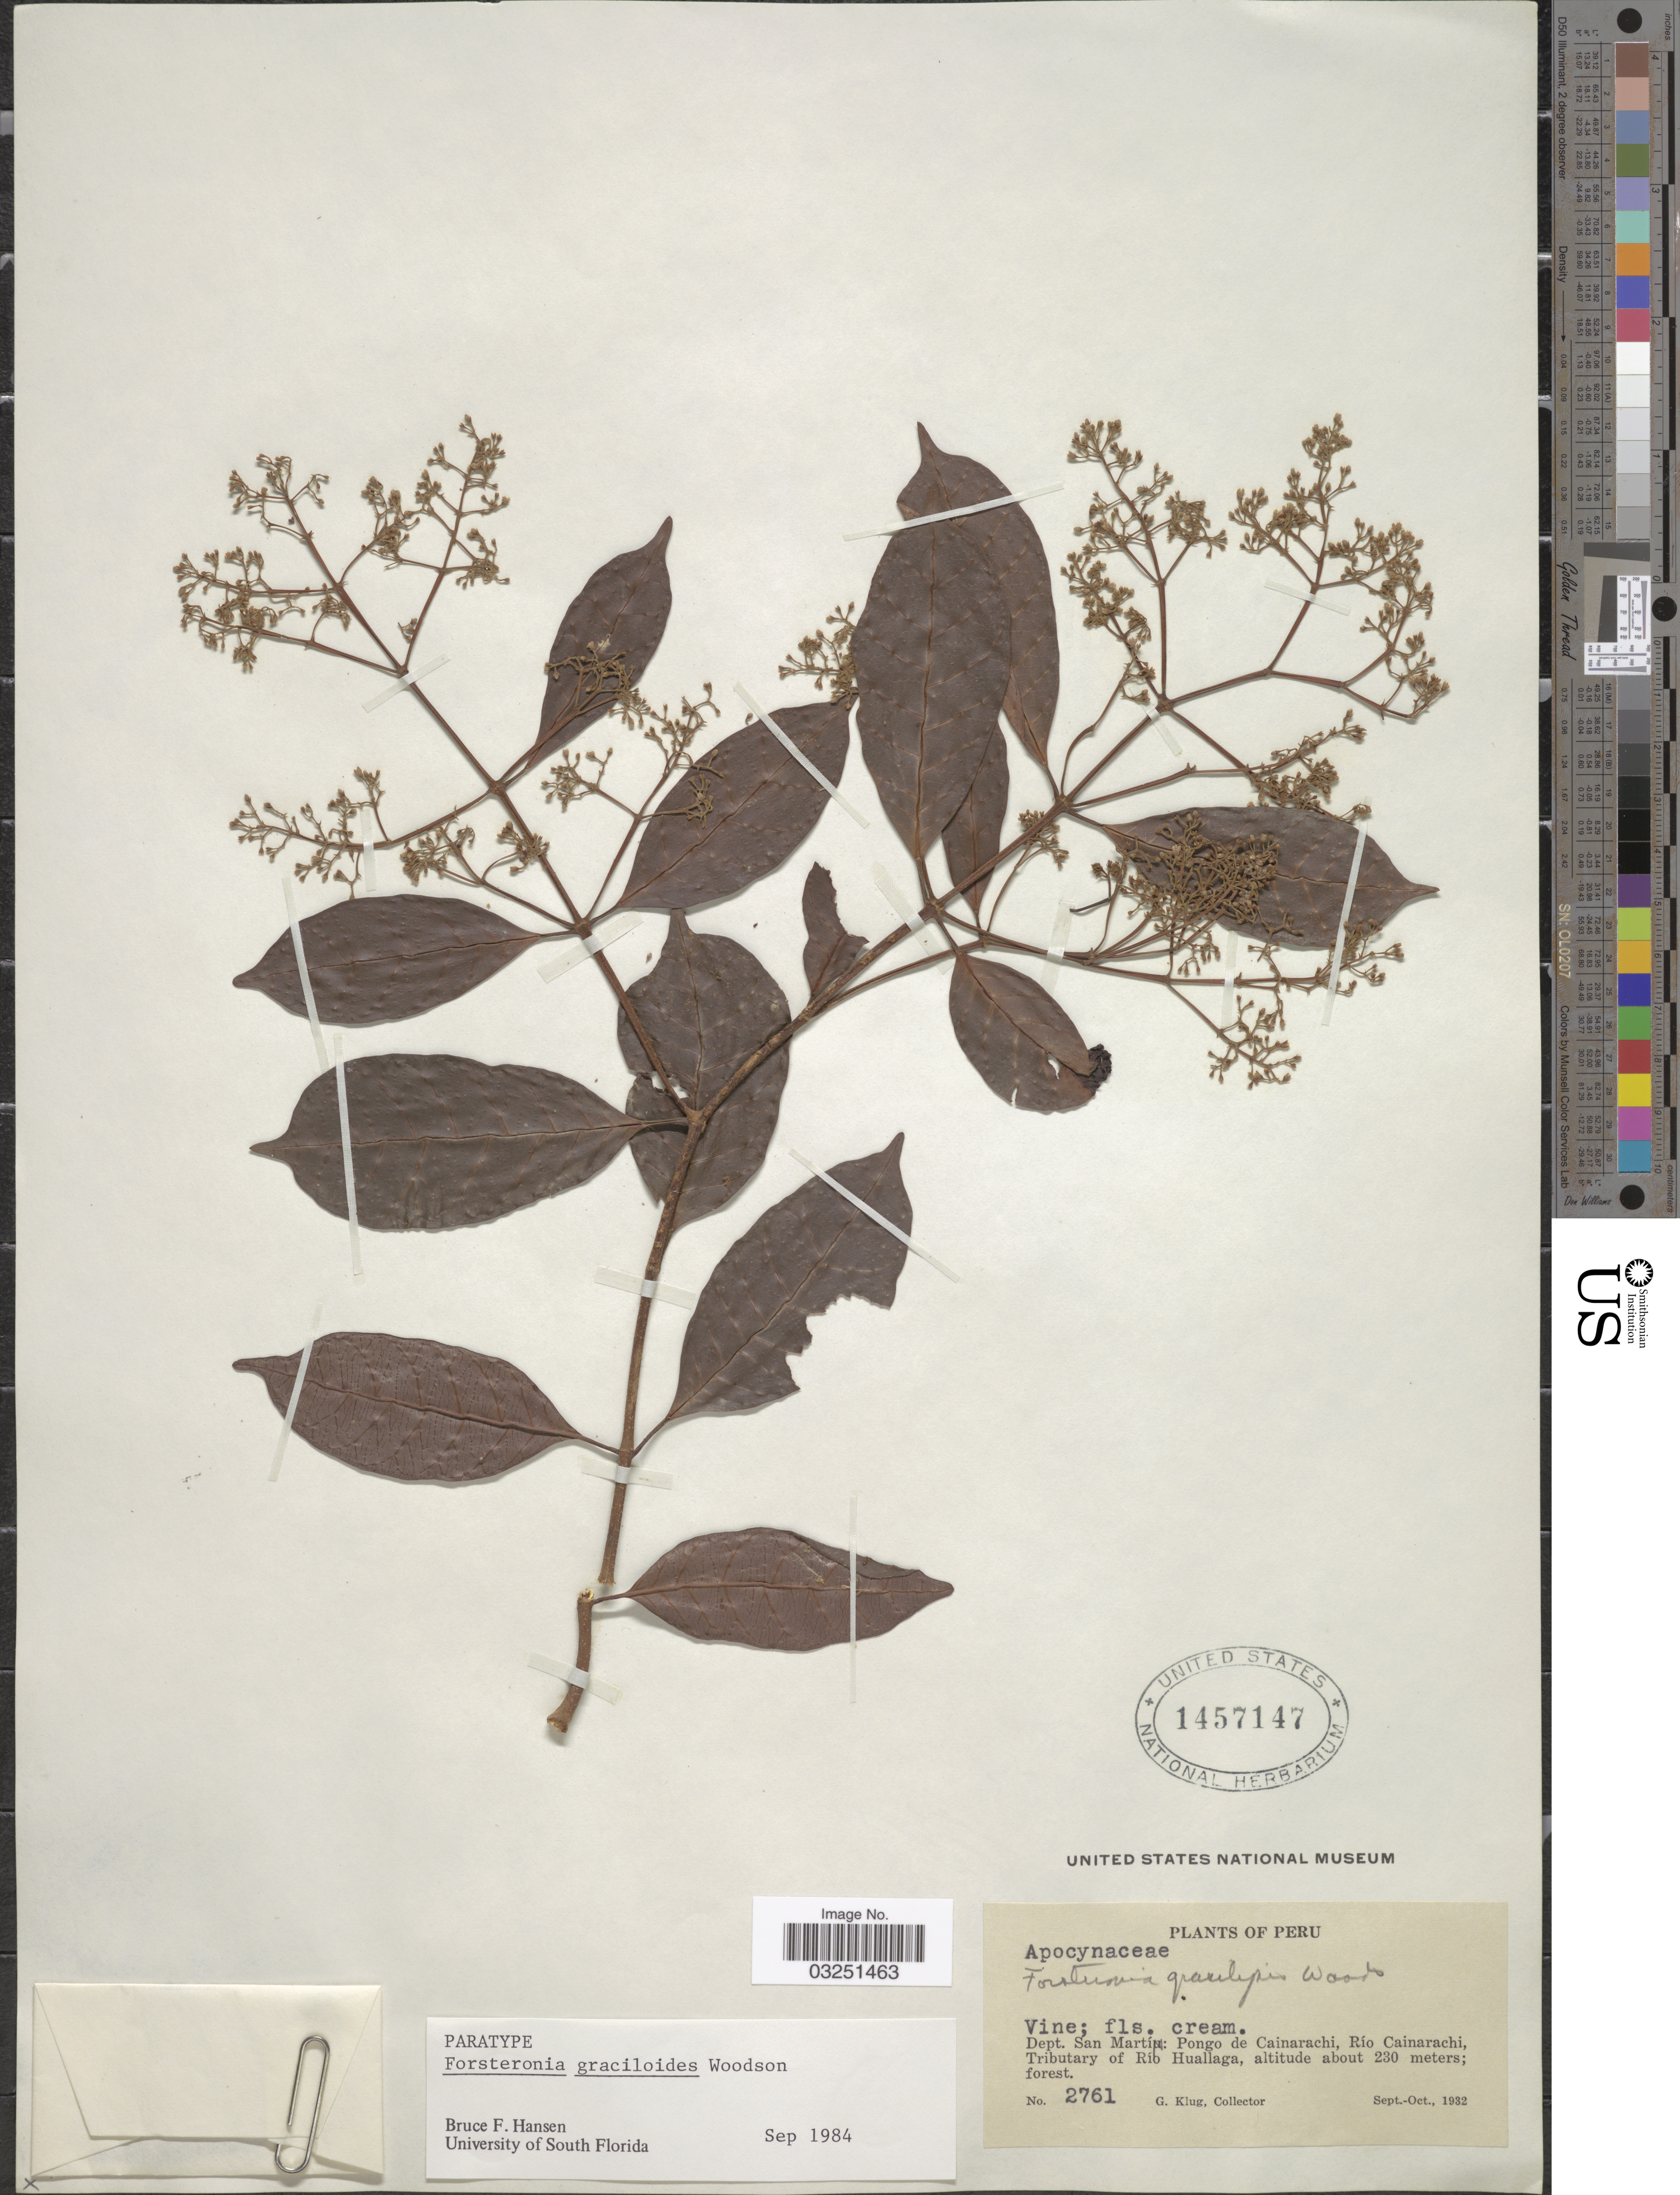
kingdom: Plantae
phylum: Tracheophyta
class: Magnoliopsida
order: Gentianales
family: Apocynaceae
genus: Forsteronia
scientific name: Forsteronia graciloides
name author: Woodson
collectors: G. Klug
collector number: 2761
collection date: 1932-09/1932-10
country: Peru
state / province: San Martín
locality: Dept. San Martín: Pongo de Cainarachi, Río Cainarachi, Tributary of Río Huallaga.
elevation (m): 230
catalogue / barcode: US 1457147